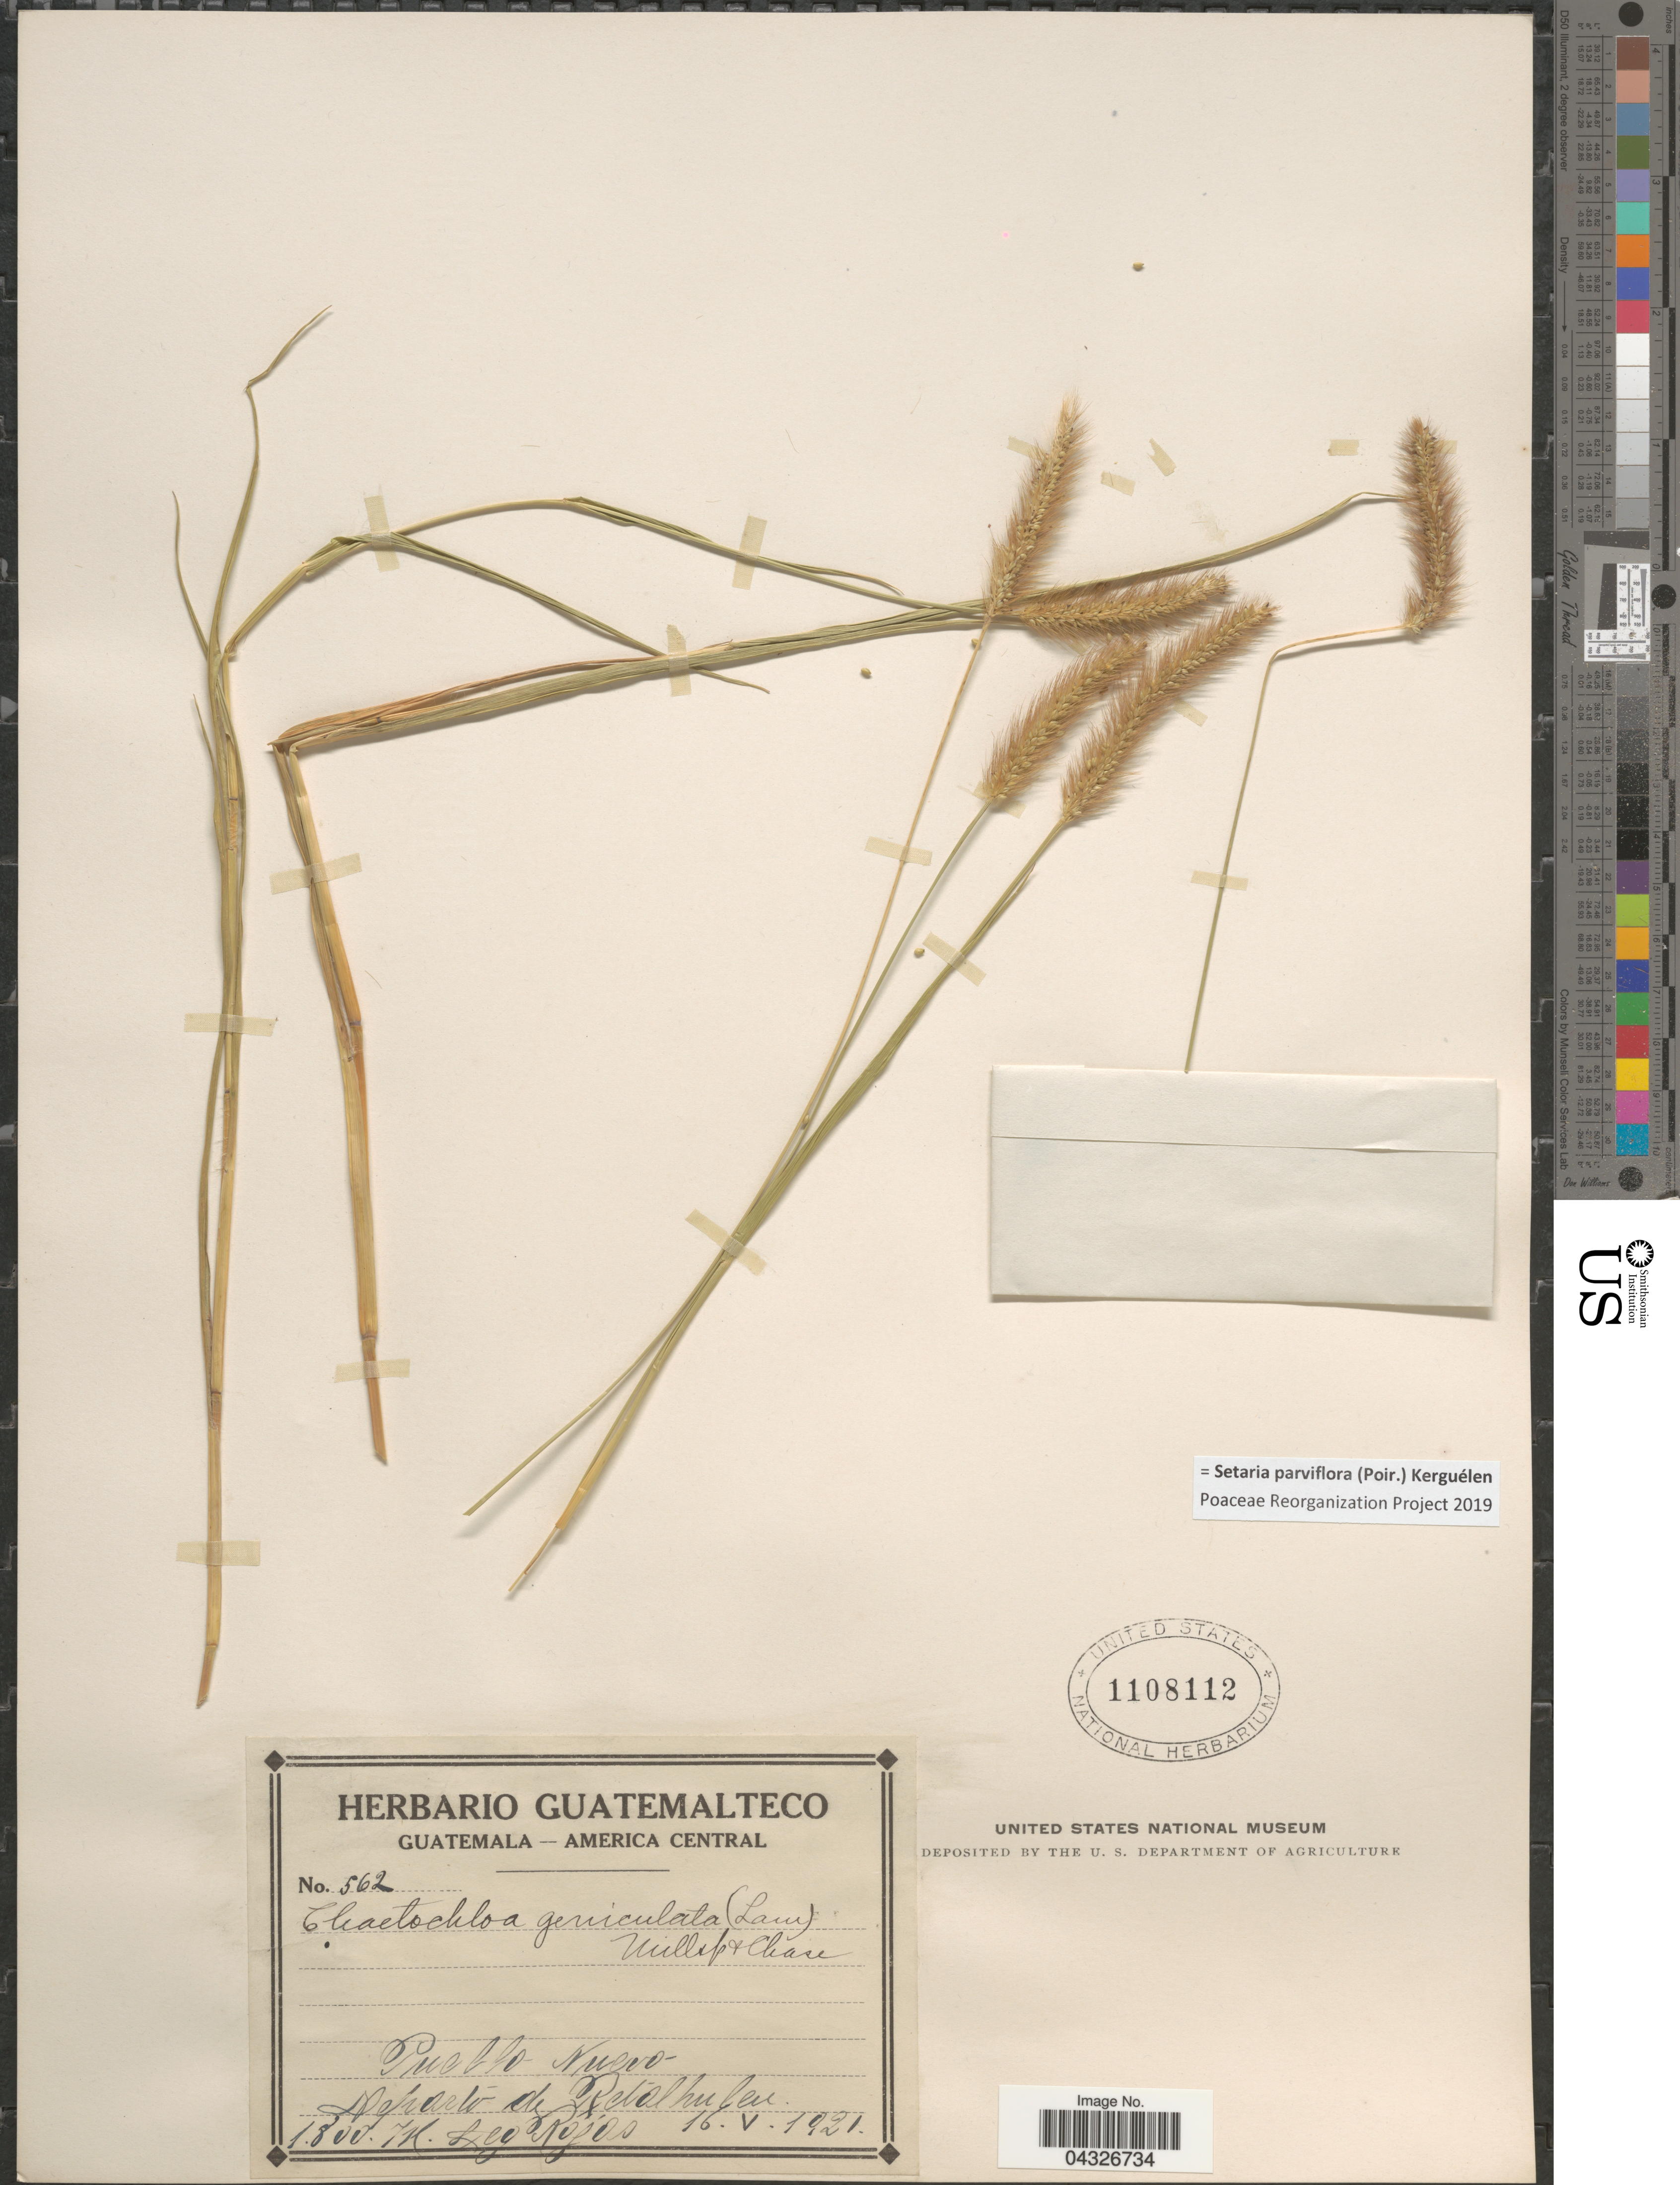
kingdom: Plantae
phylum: Tracheophyta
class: Liliopsida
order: Poales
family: Poaceae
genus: Setaria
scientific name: Setaria parviflora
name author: (Poir.) Kerguélen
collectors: Rójos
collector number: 562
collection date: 1921-05-16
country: Guatemala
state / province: Retalhuleu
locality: Pueblo Nuevo. Departo de Retalhuleu.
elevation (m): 549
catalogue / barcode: US 1108112